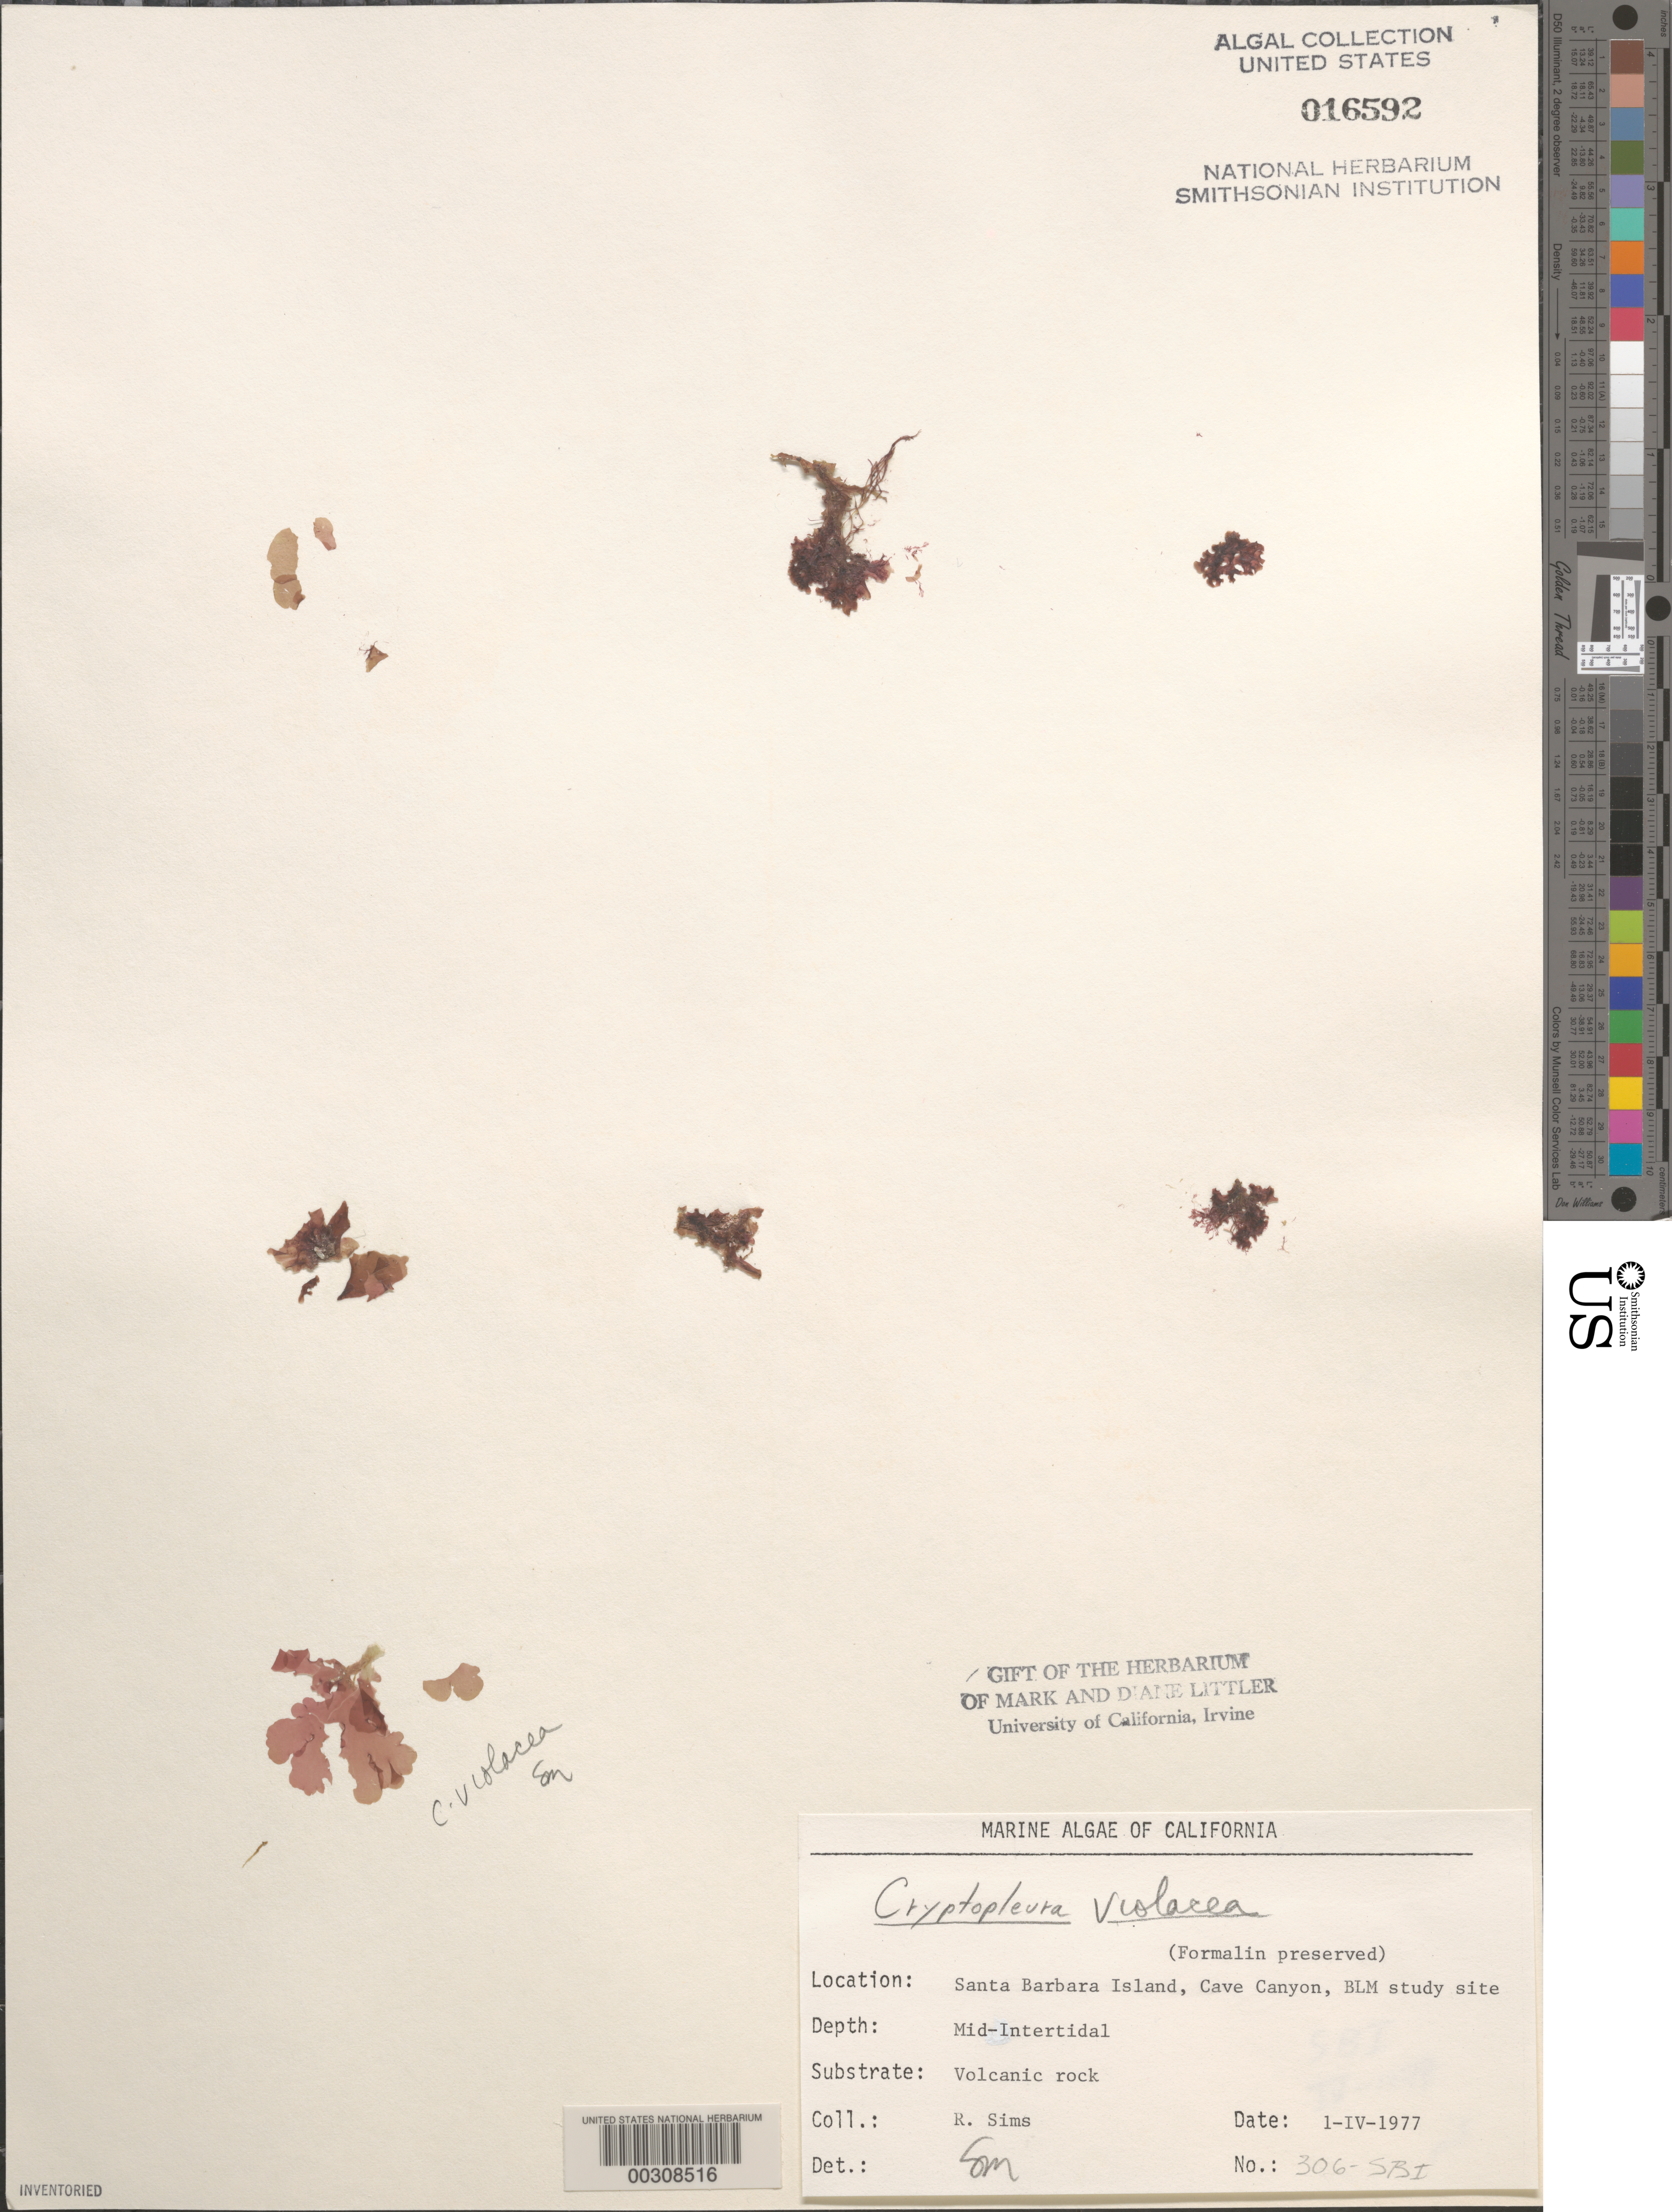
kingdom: Plantae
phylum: Rhodophyta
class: Florideophyceae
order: Ceramiales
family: Delesseriaceae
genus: Cryptopleura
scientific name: Cryptopleura violacea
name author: (J. Ag.) Kylin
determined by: Murray, S. N.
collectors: R. H. Sims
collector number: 306-sbi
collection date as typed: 01 Apr 1977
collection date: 1977-04-01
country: United States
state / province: California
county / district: Santa Barbara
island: Santa Barbara Island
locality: Cave Canyon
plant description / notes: BLM-SOCALBIGHT Rocky Intertidal Survey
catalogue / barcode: US 16592